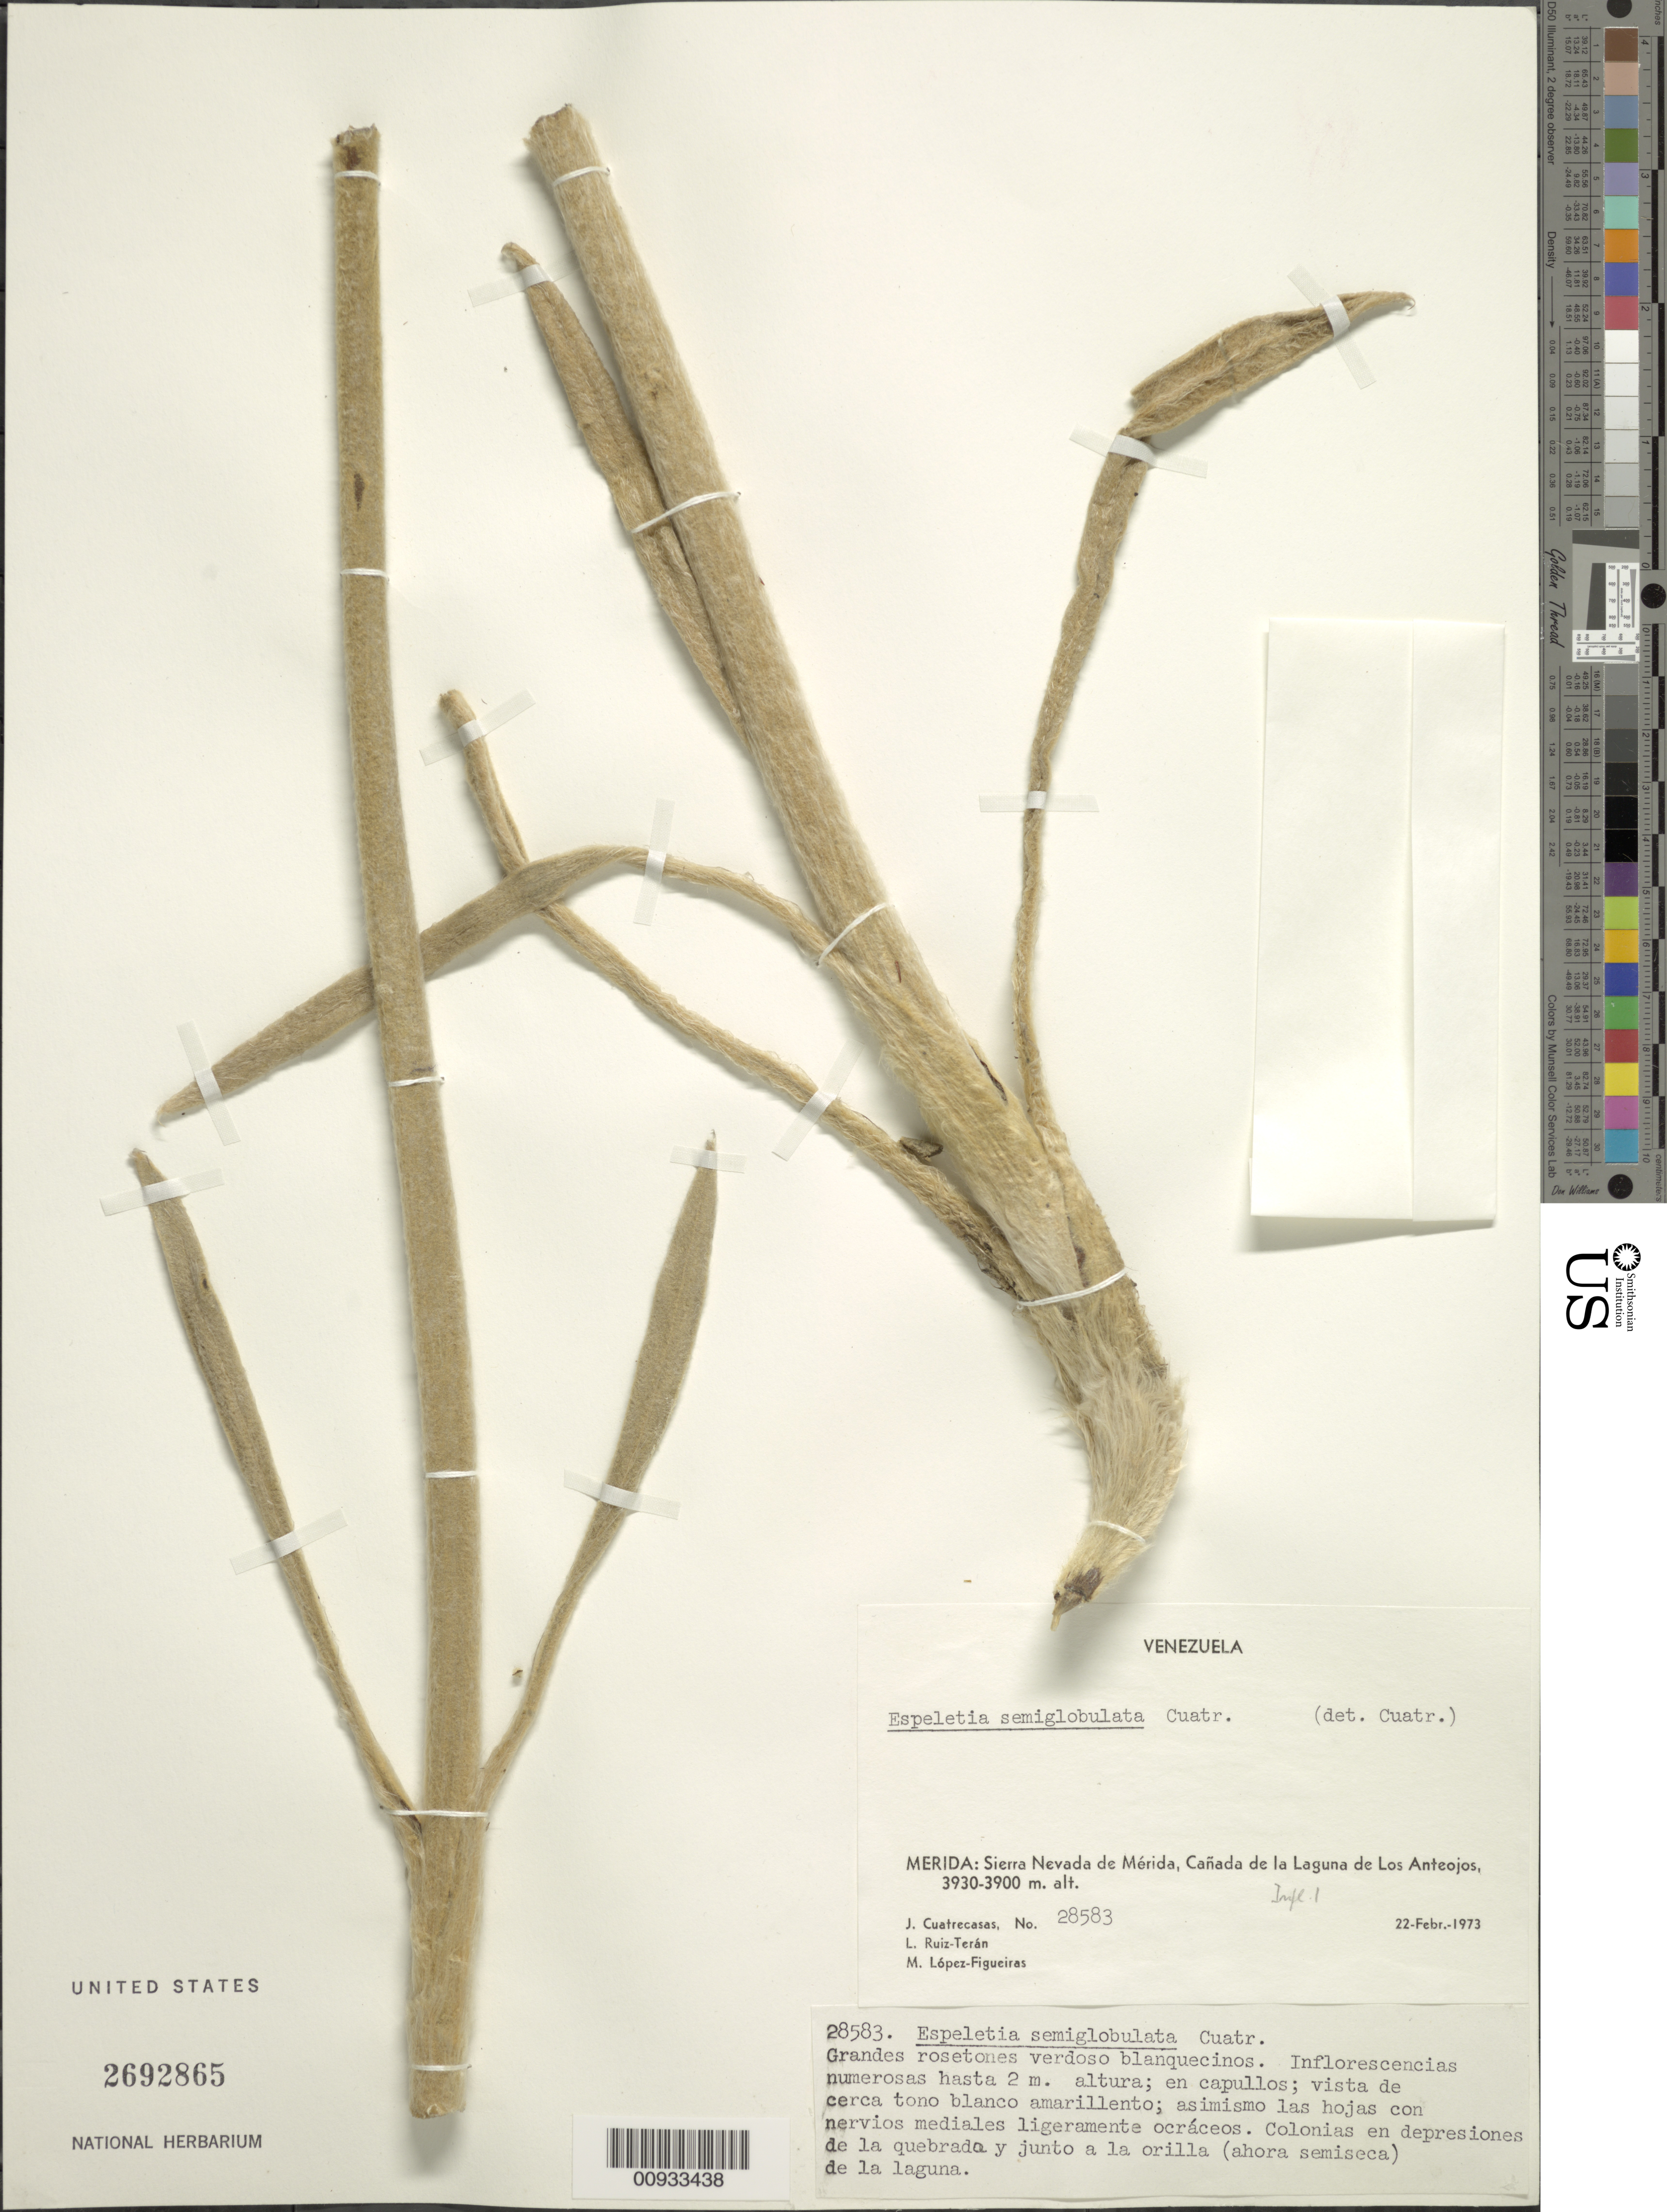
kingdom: Plantae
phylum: Tracheophyta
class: Magnoliopsida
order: Asterales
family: Asteraceae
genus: Espeletia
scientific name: Espeletia semiglobulata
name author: Cuatrec.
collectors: J. Cuatrecasas, L. E. Ruíz-Terán & M. López Figueiras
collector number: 28583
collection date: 1973-02-22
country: Venezuela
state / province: Mérida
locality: Sierra Nevada de Merida, Canada de la Laguna de Los Anteojos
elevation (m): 3900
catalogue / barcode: US 2692865